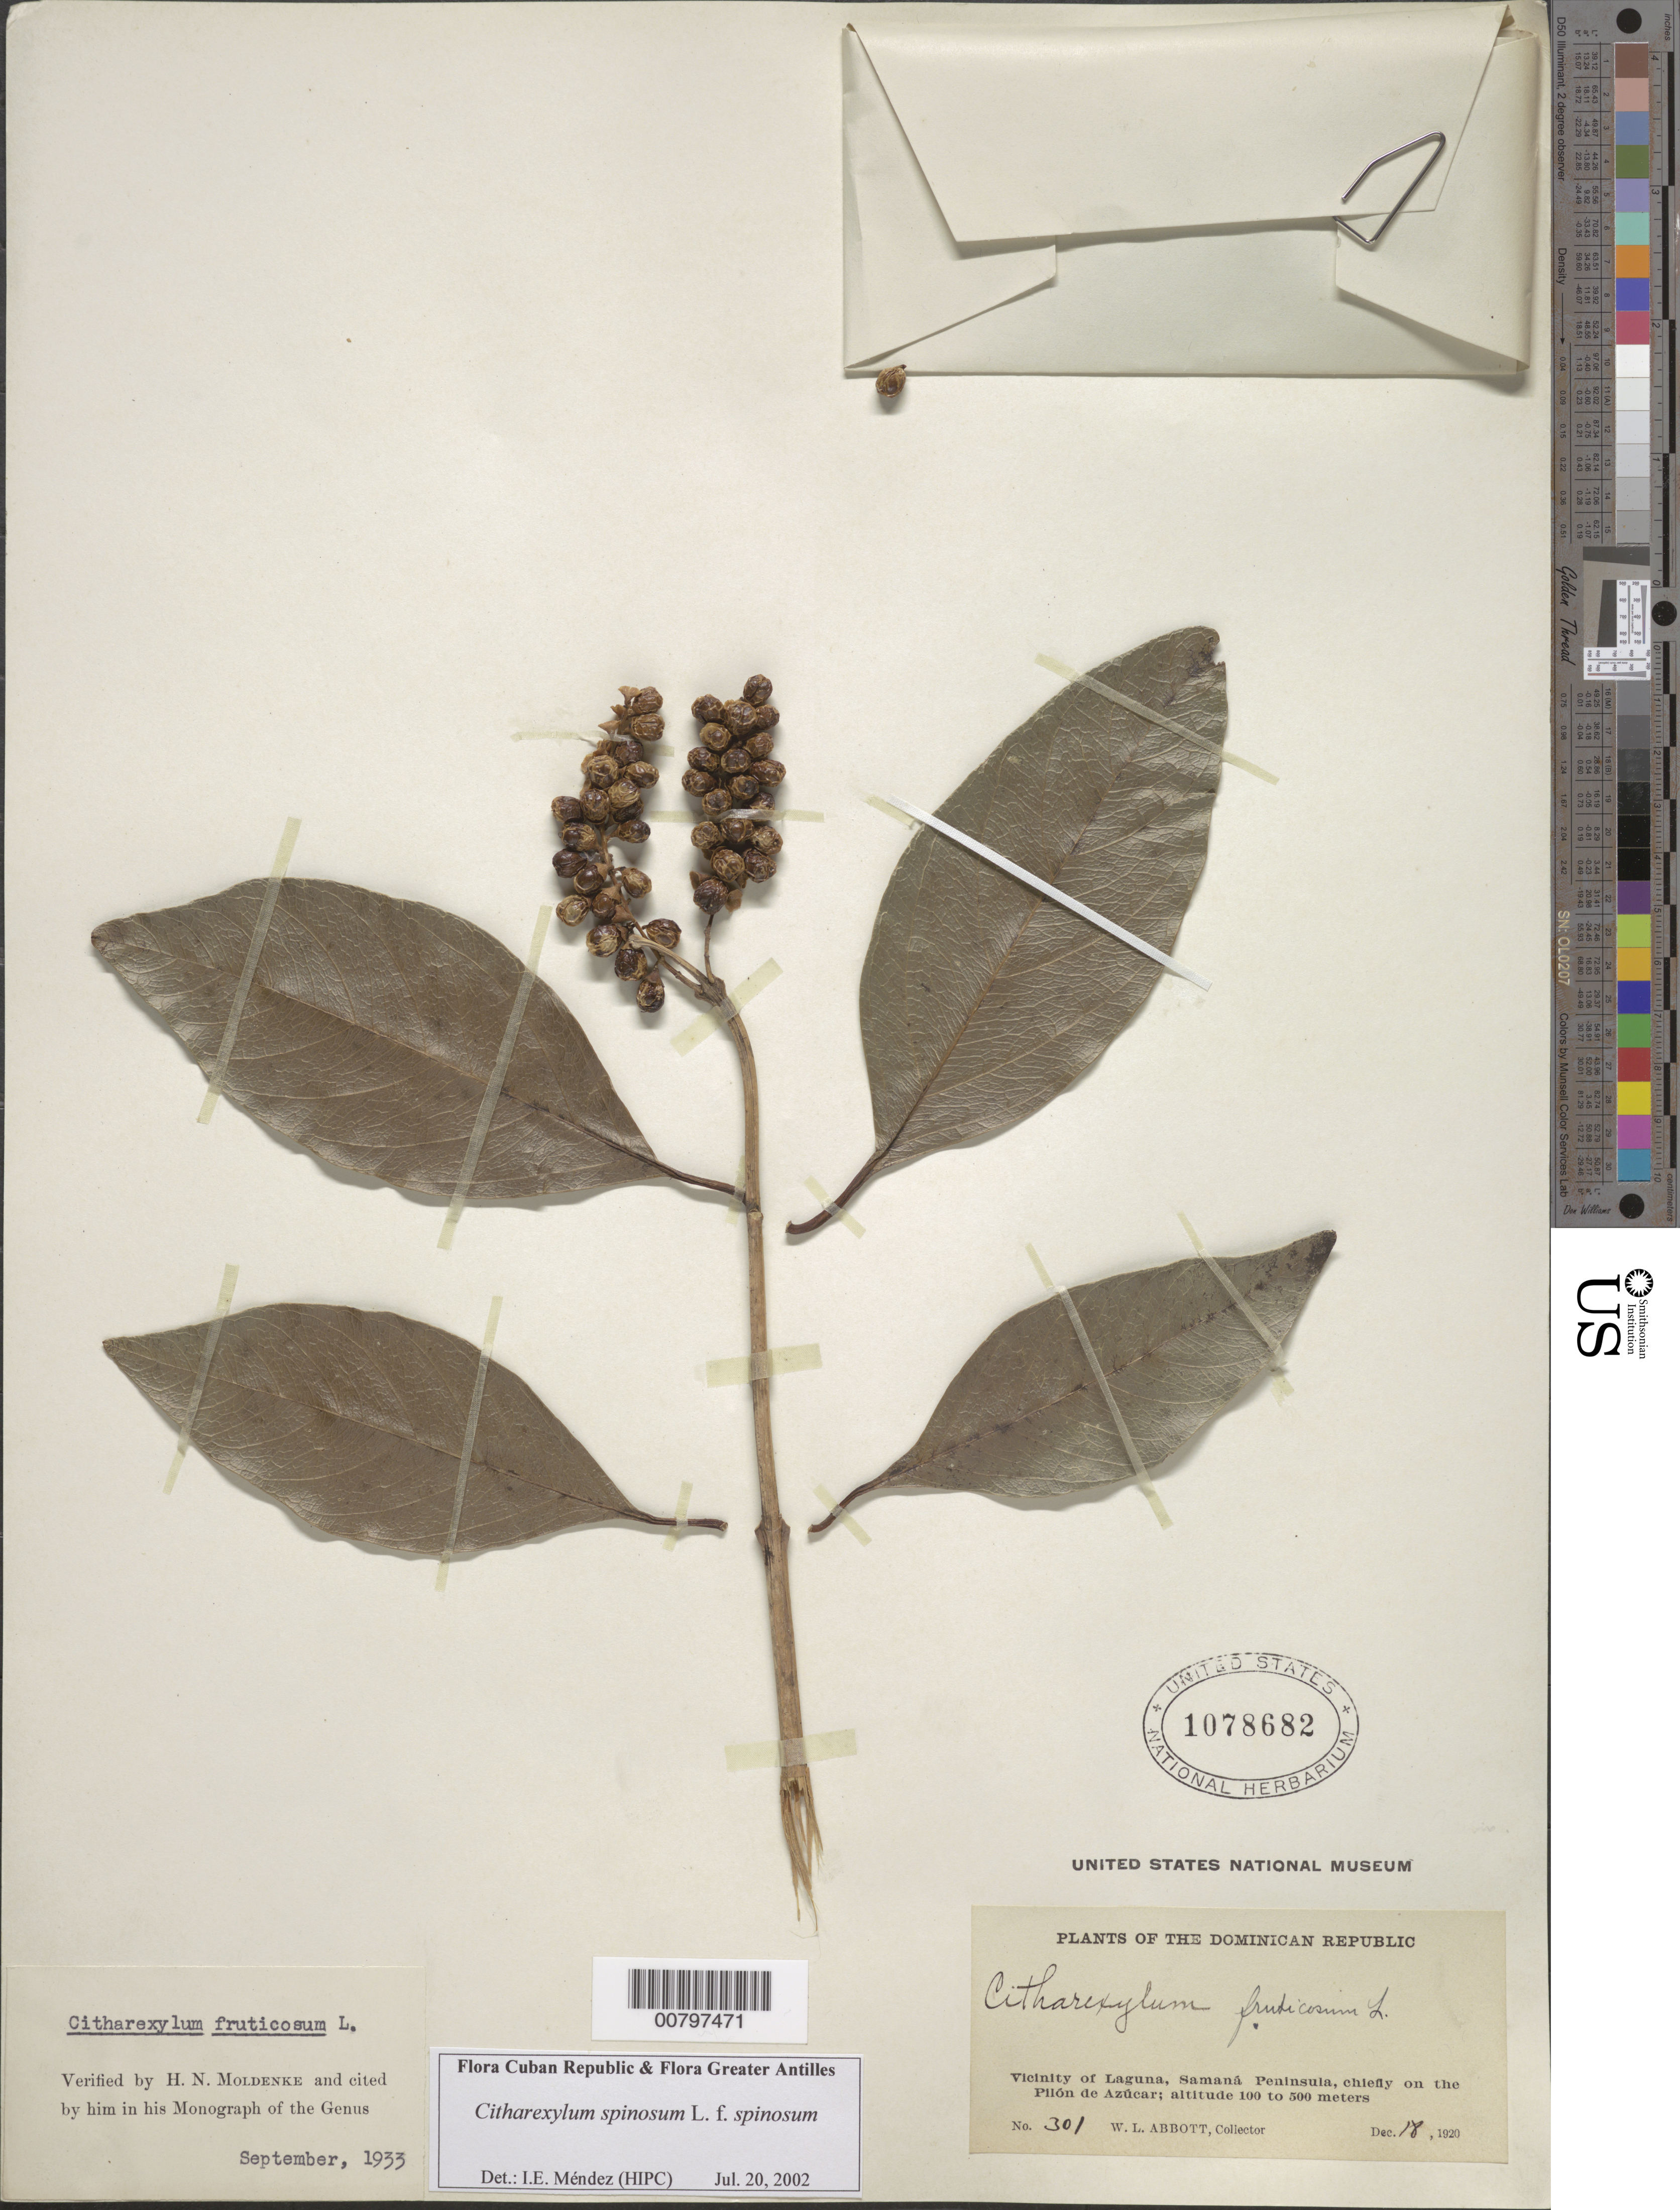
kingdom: Plantae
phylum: Tracheophyta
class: Magnoliopsida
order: Lamiales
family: Verbenaceae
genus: Citharexylum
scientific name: Citharexylum spinosum f. spinosum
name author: L.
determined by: Méndez, Isidro E., (HIPC)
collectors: W. L. Abbott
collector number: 301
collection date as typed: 18 Dec 1920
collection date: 1920-12-18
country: Dominican Republic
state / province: Samana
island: Hispaniola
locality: Vicinity of Laguna, Samaná Peninsula, chiefly on the Pilón de Azúcar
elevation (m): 100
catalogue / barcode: US 1078682